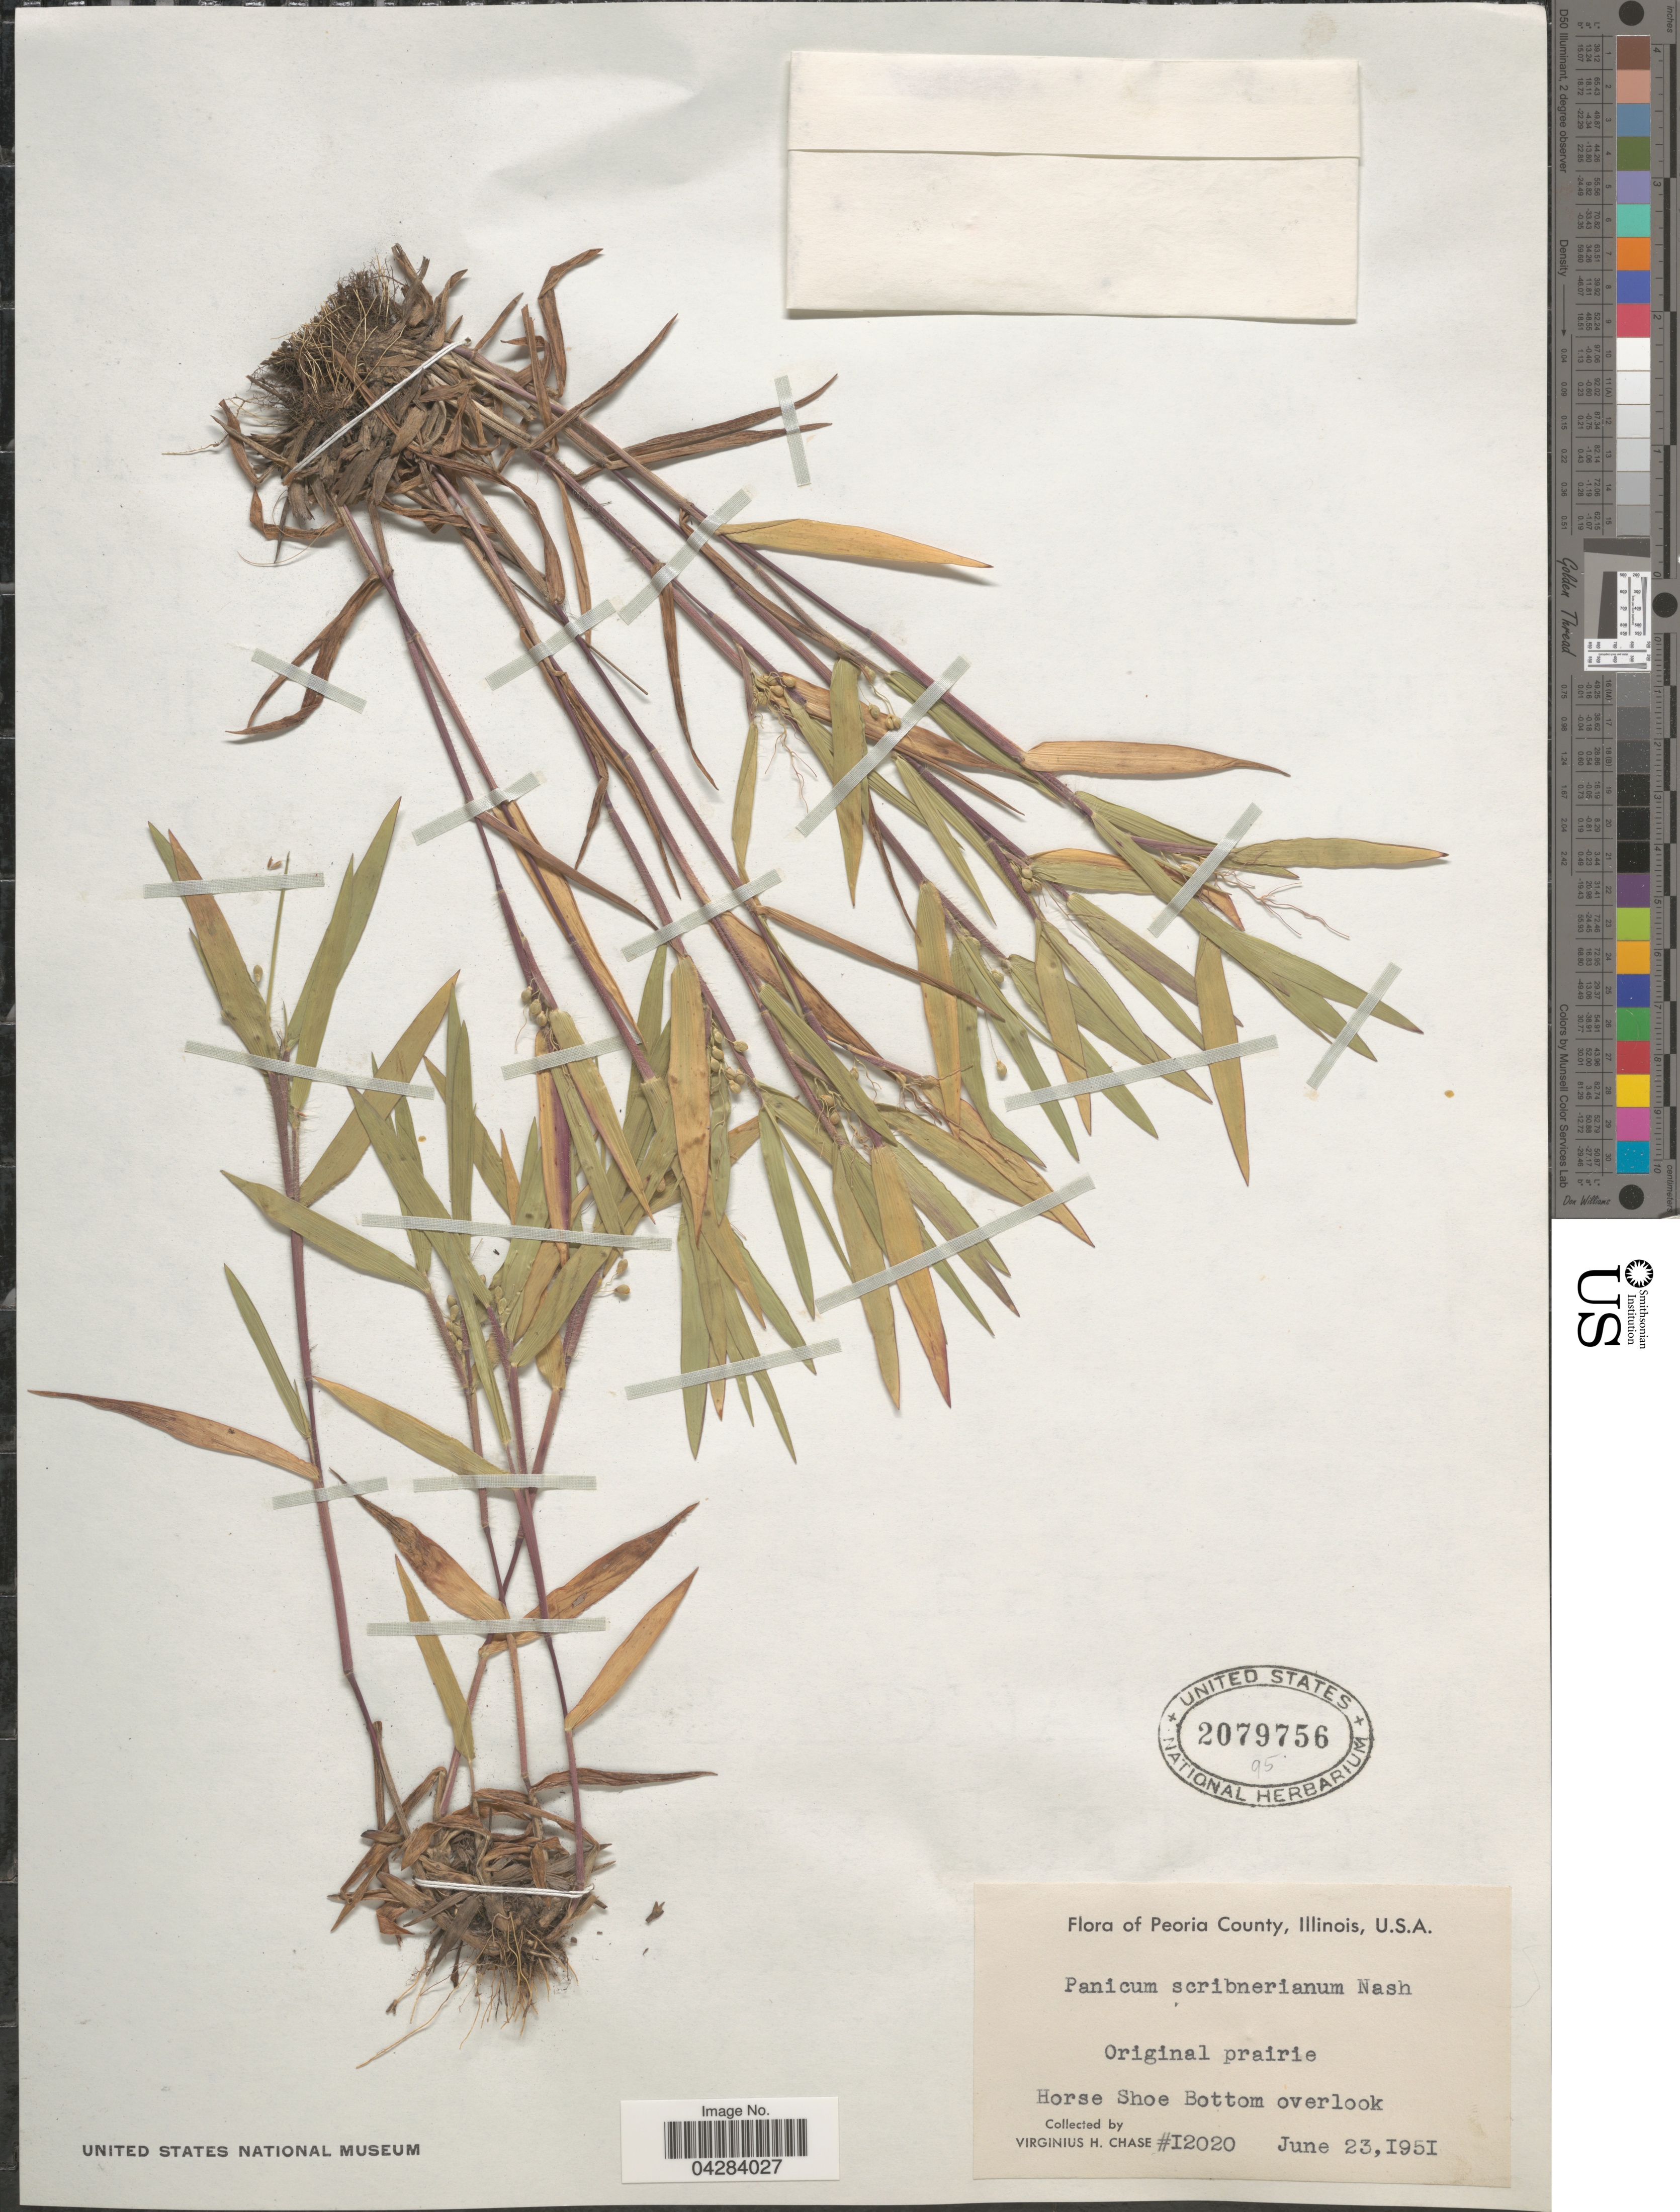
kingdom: Plantae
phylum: Tracheophyta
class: Liliopsida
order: Poales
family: Poaceae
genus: Dichanthelium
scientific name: Dichanthelium oligosanthes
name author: (Schult.) Gould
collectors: V. H. Chase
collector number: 12020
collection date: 1951-06-23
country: United States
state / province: Illinois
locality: Peoria County. Original prairie. Horse Shoe Bottom overlook.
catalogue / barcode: US 2079756